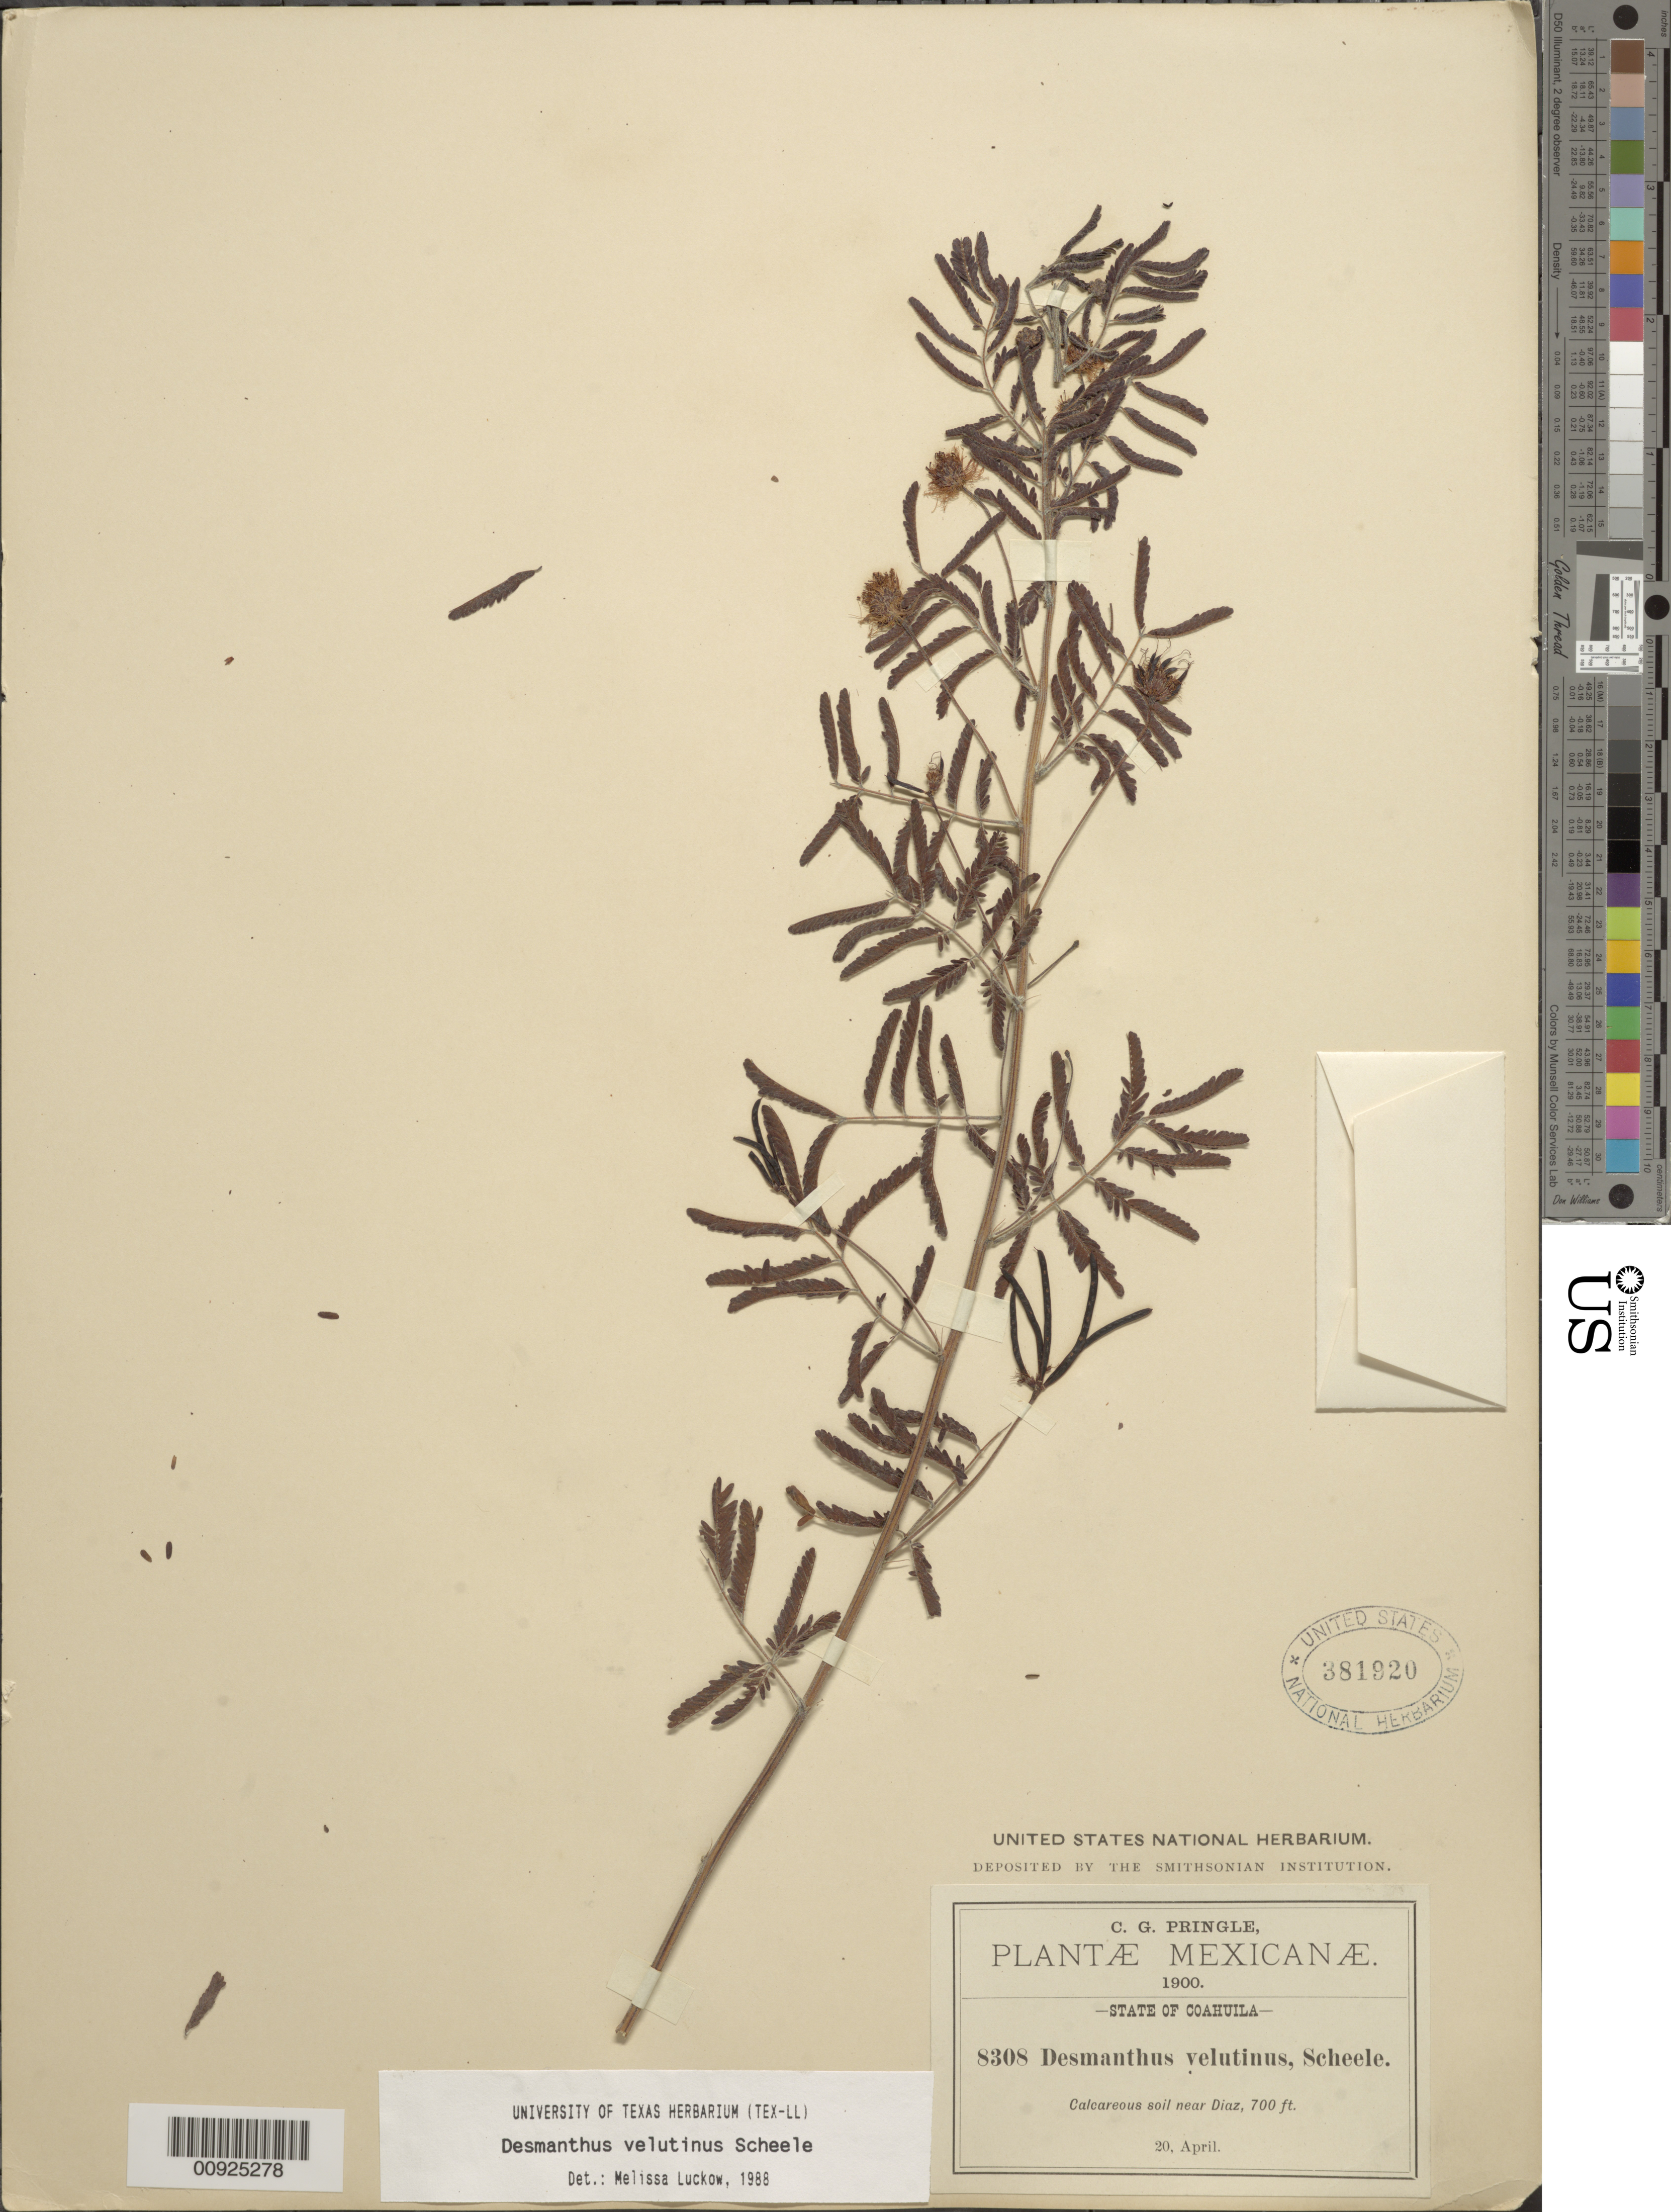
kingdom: Plantae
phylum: Tracheophyta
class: Magnoliopsida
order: Fabales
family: Fabaceae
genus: Desmanthus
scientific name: Desmanthus velutinus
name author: Scheele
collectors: C. G. Pringle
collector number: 8308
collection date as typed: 20 Apr 1900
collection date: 1900-04-20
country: Mexico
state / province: Coahuila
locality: Near Diaz, State of Coahuila.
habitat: Calcareous soil.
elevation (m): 213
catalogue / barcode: US 381920